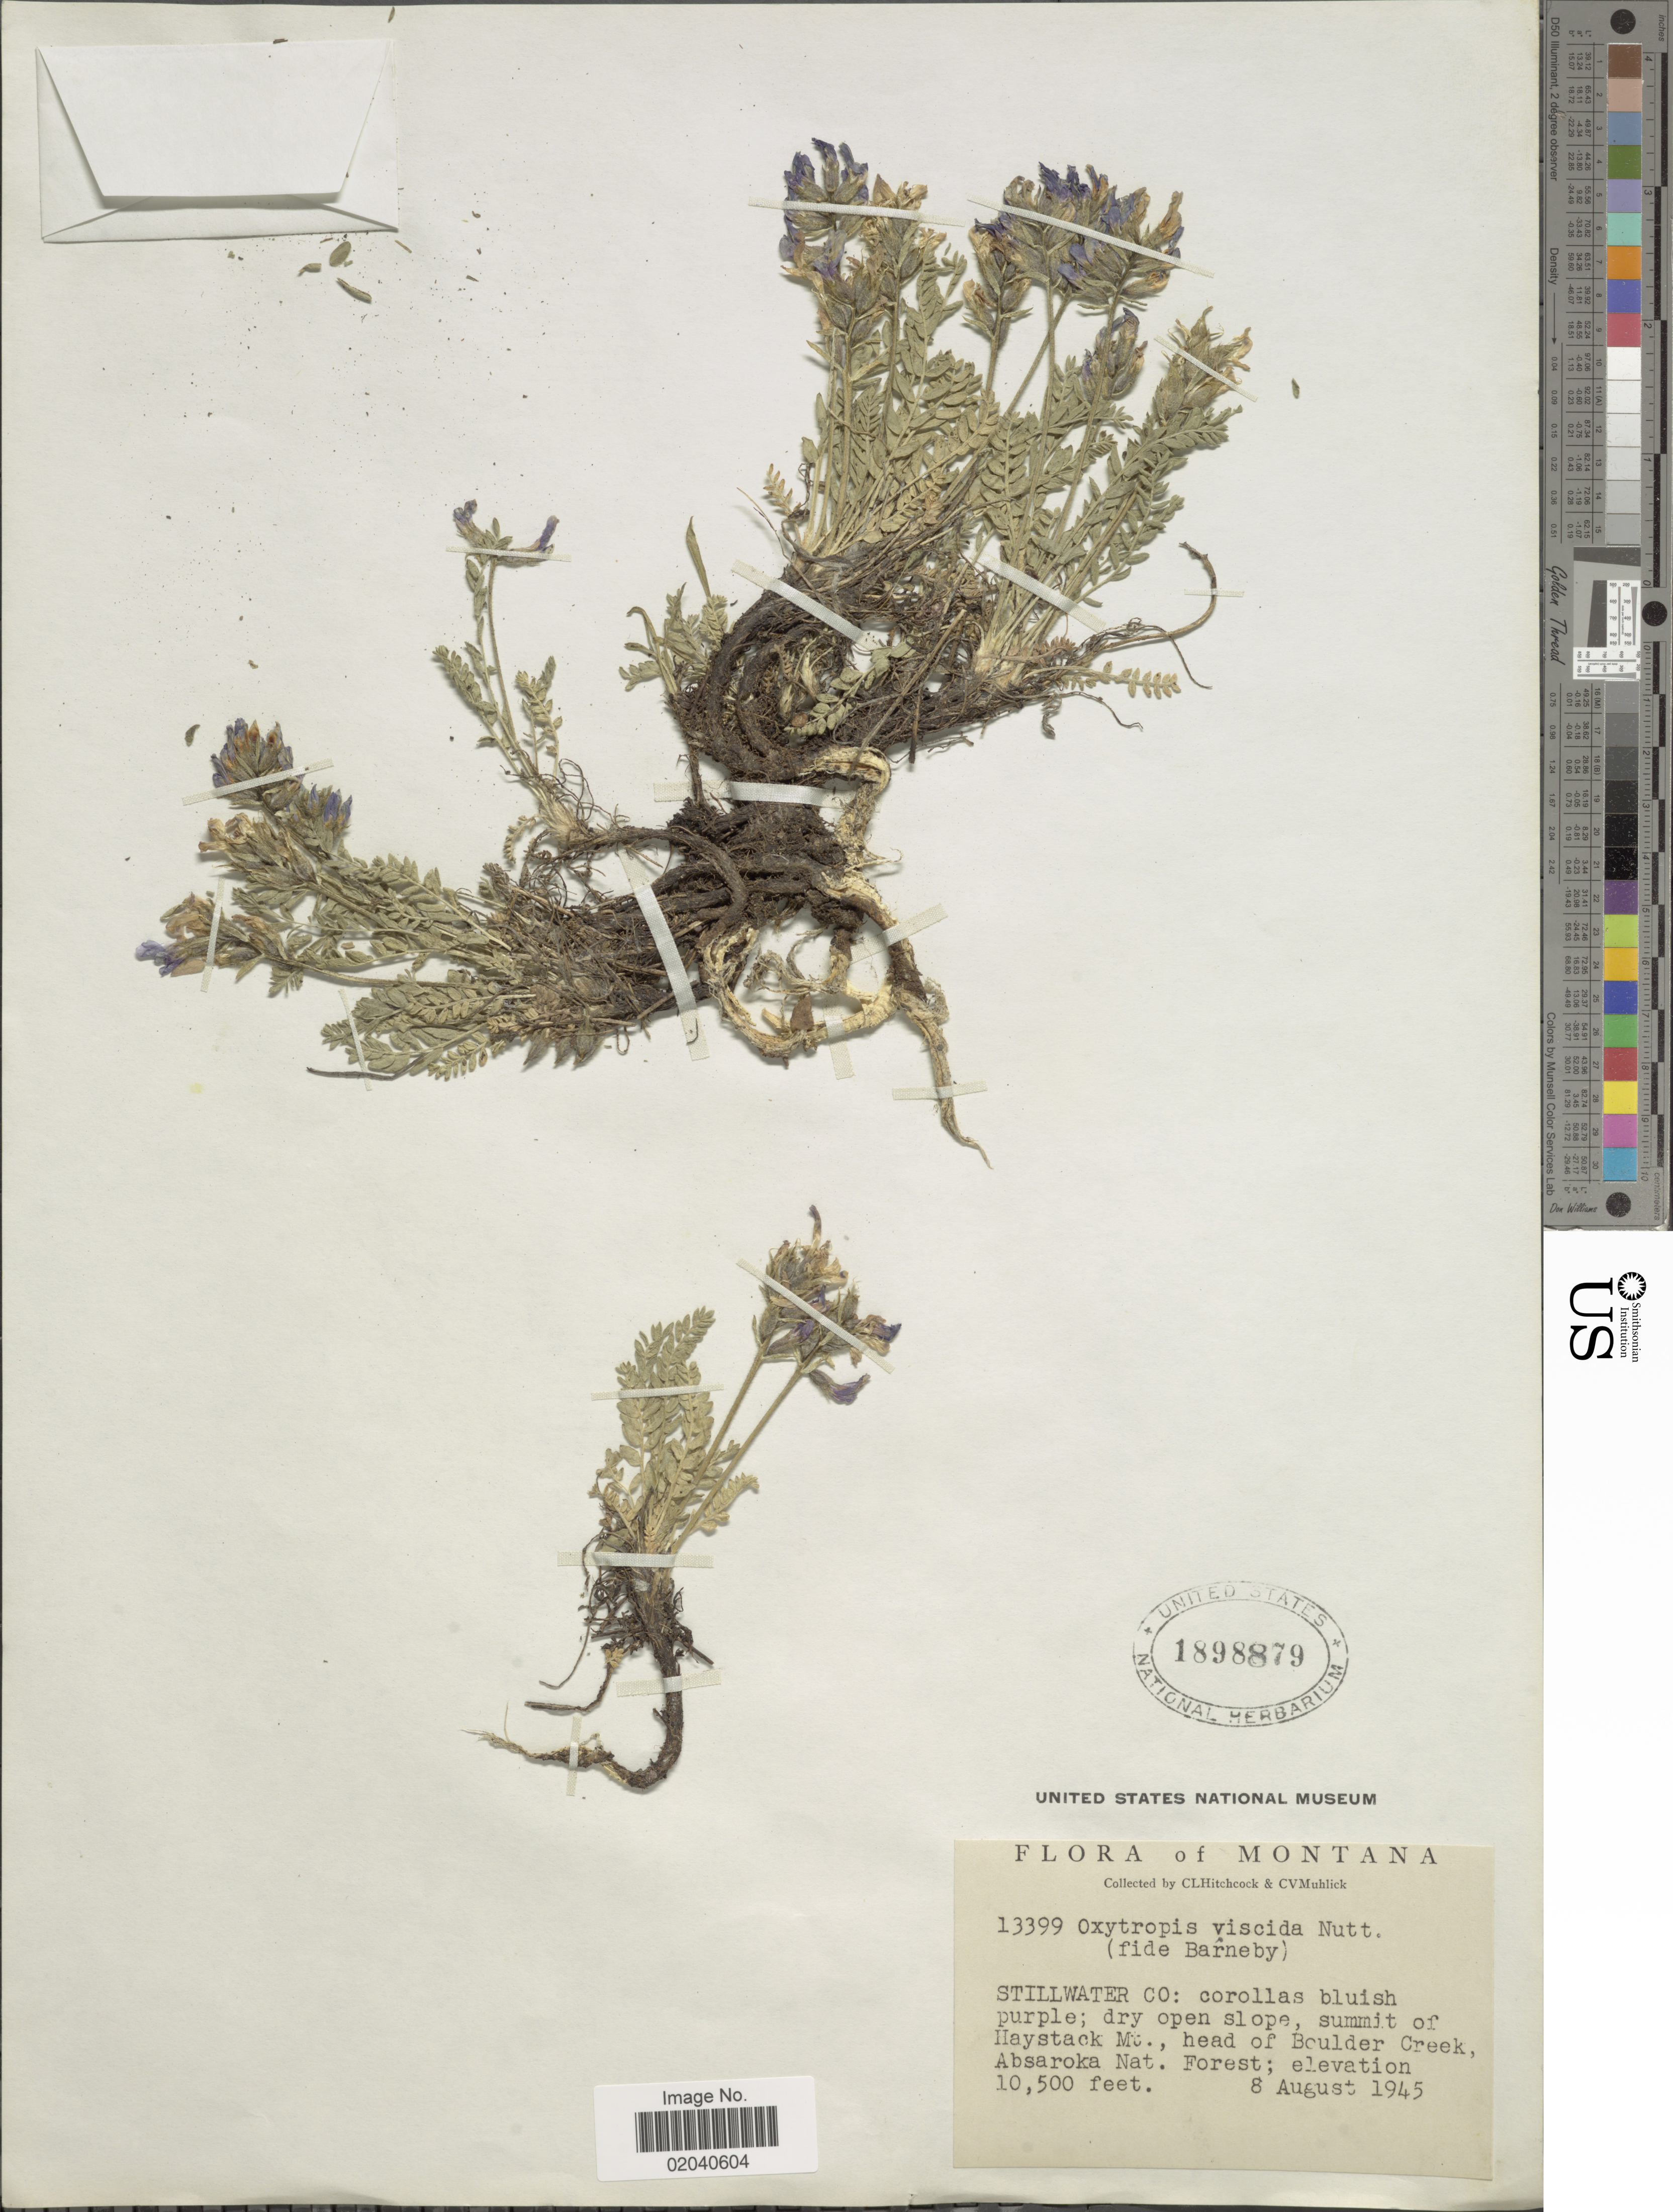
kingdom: Plantae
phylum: Tracheophyta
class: Magnoliopsida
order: Fabales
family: Fabaceae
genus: Oxytropis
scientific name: Oxytropis viscida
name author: Nutt.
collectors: C. L. Hitchcock & C. V. Muhlick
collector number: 13399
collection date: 1945-08-08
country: United States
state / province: Montana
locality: Stillwater Co.: summit of Haystack Mt., head of Boulder Creek, Absaroka Nat. Forest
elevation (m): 3200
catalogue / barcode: US 1898879